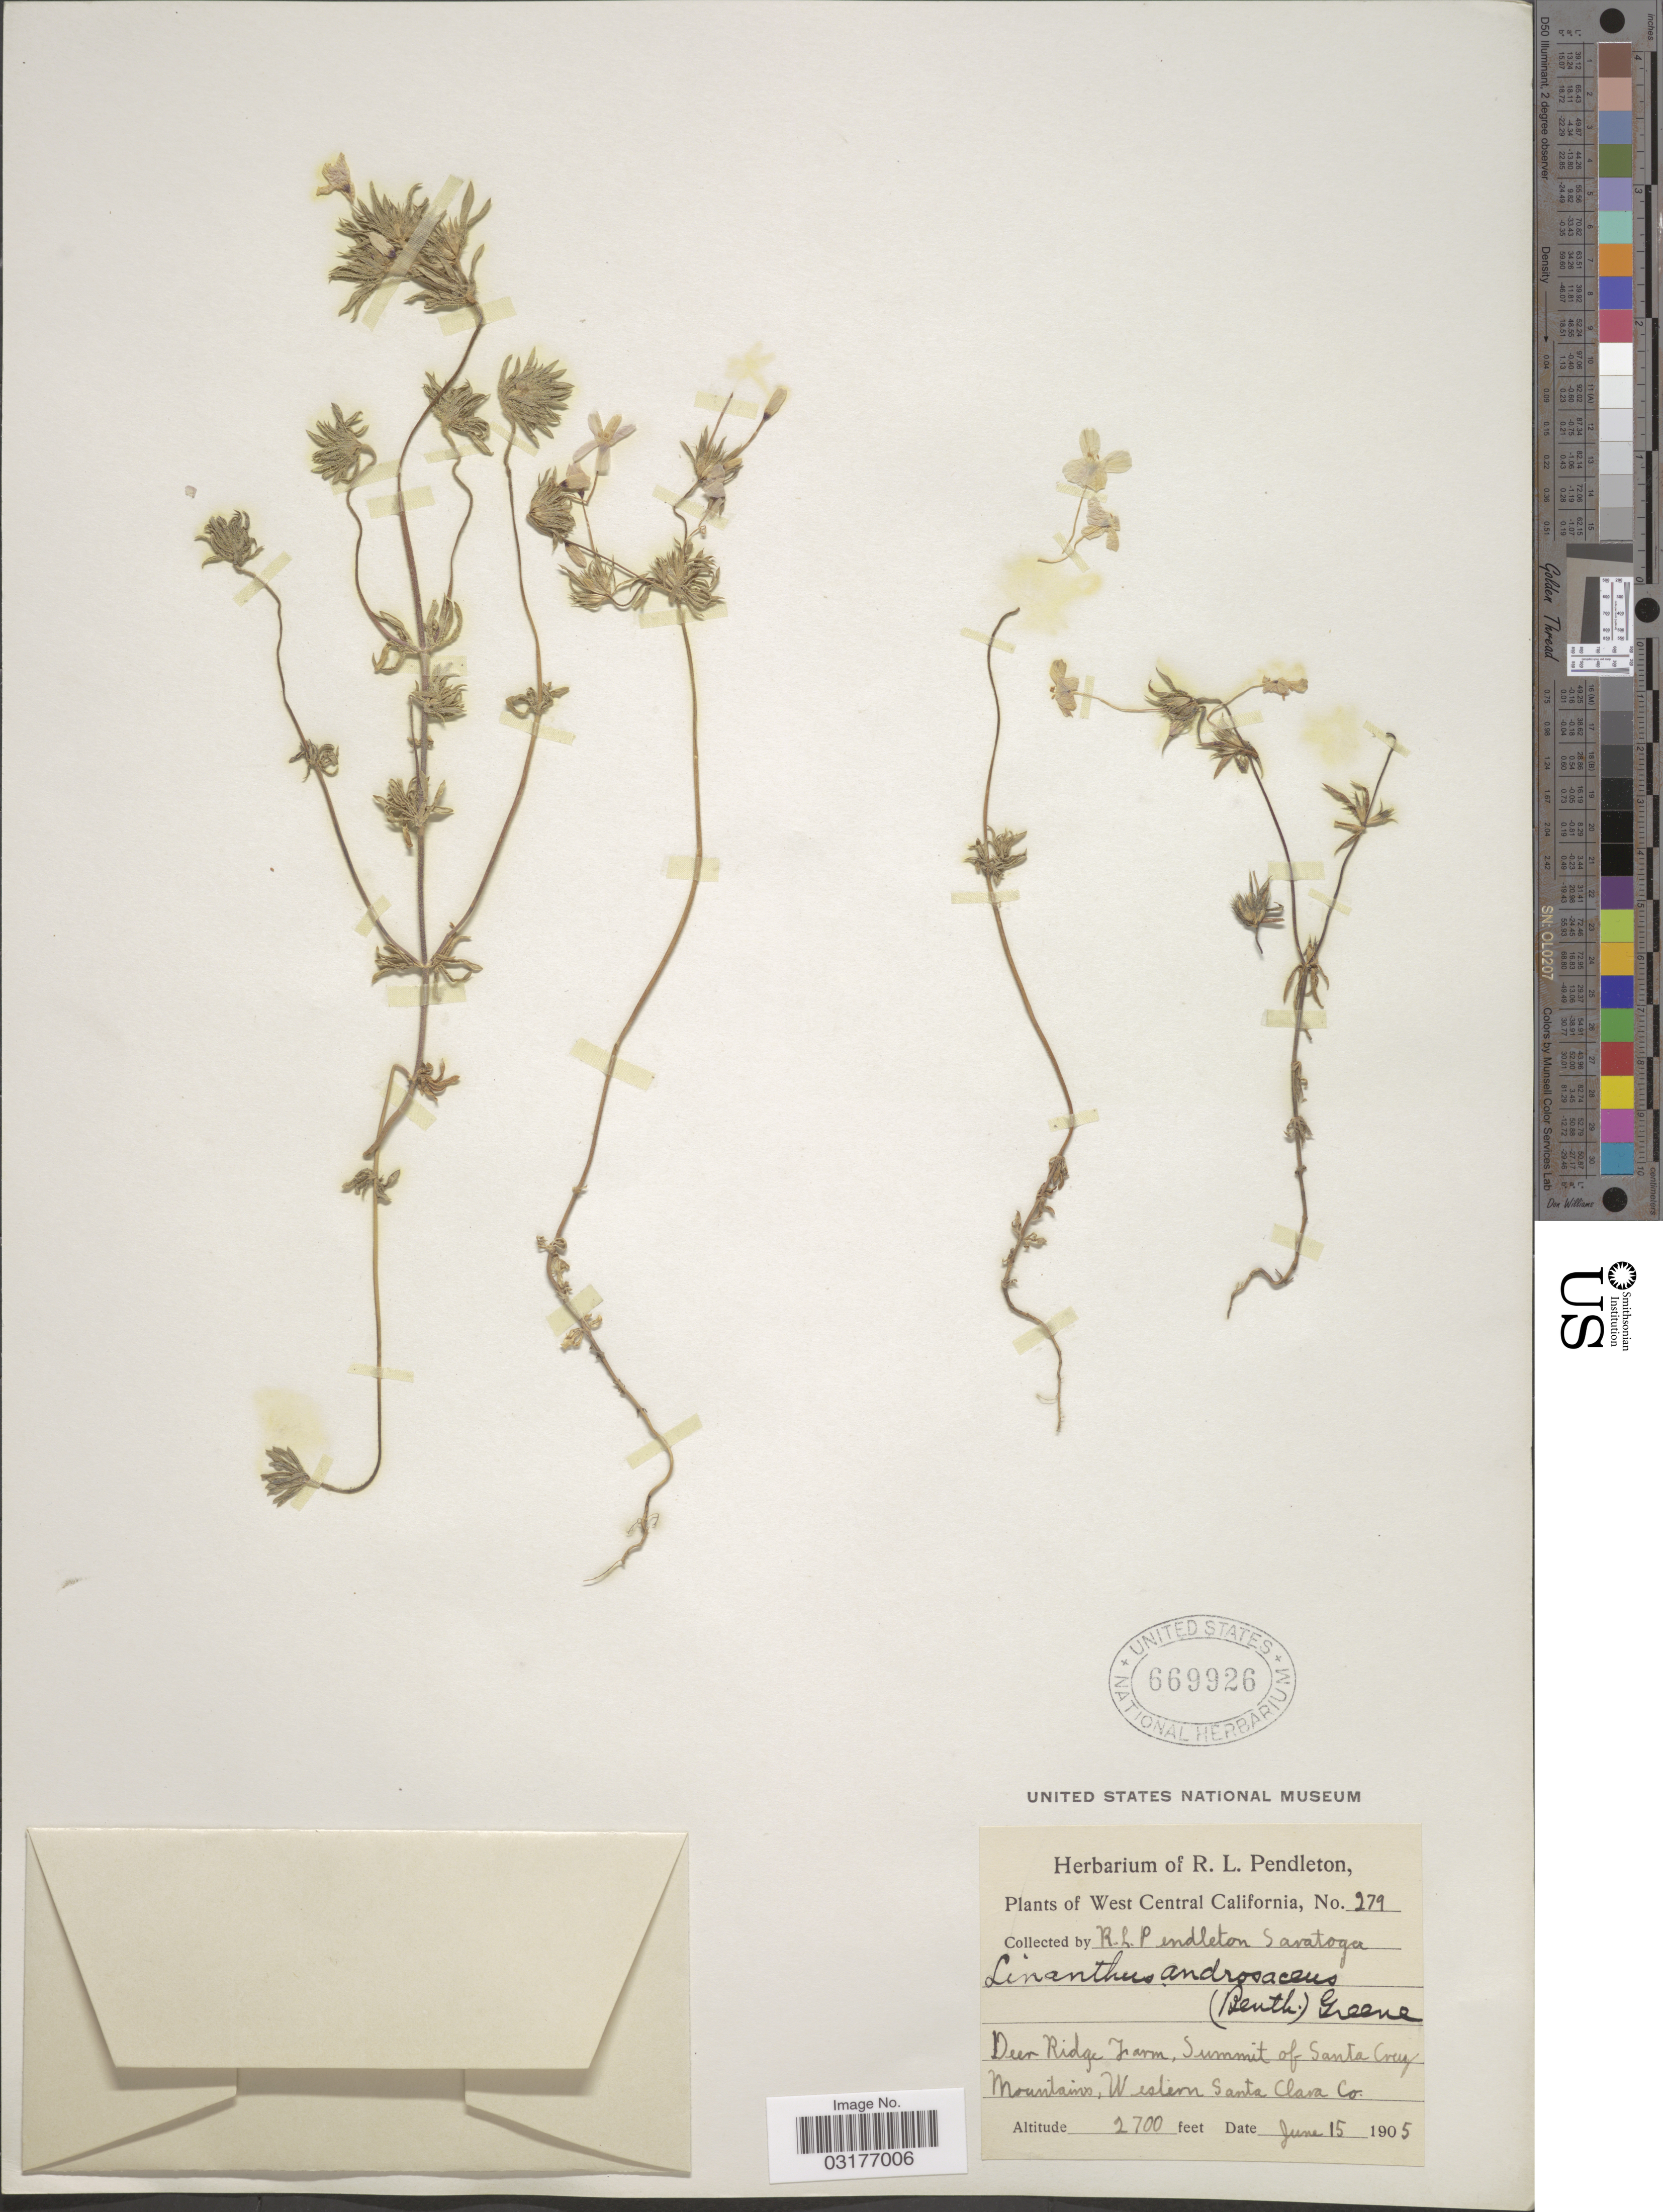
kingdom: Plantae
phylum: Tracheophyta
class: Magnoliopsida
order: Ericales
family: Polemoniaceae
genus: Leptosiphon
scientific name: Leptosiphon androsaceus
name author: Benth.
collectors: R. Pendleton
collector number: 279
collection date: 1905-06-15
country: United States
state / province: California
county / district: Santa Clara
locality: West Central California. Deer Ridge Farm, Summit of Santa Cruz Mountains, Western Santa Clara Co.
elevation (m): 823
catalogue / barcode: US 669926